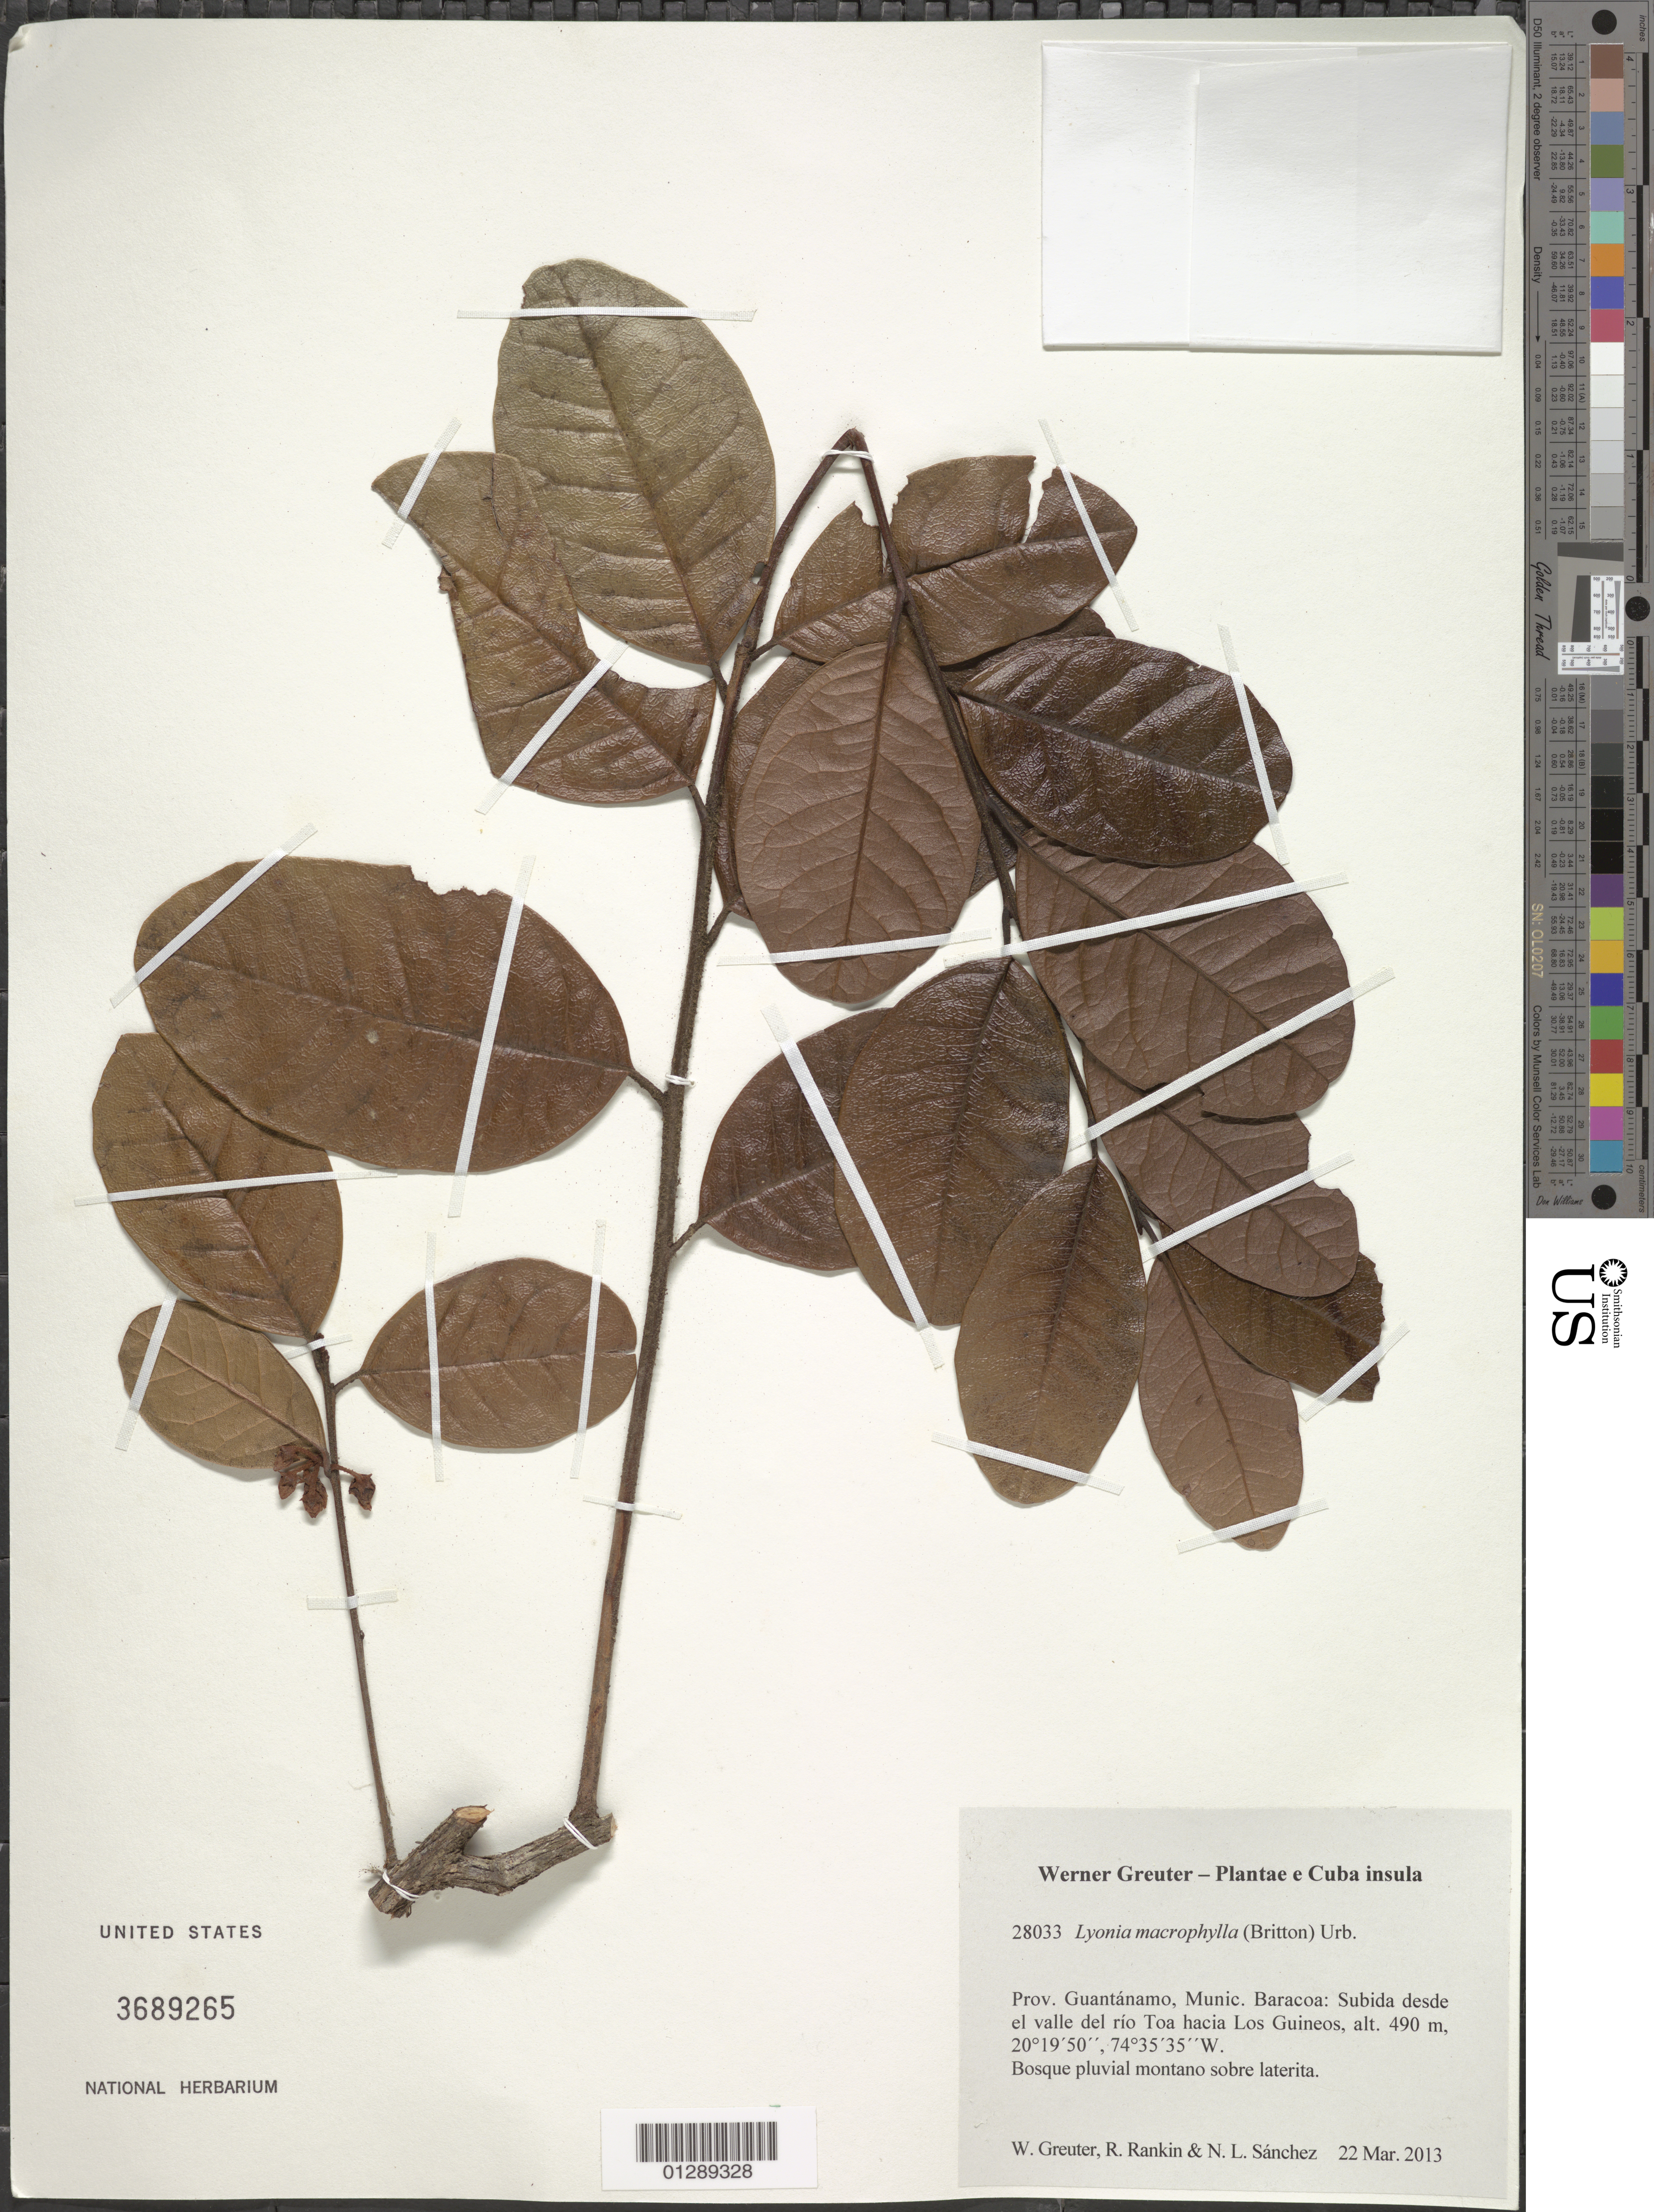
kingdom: Plantae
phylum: Tracheophyta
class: Magnoliopsida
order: Ericales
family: Ericaceae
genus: Lyonia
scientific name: Lyonia macrophylla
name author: (Britton) Ekman ex Urb.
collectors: W. R. Greuter, R. Rankin Rodriguez & N. Sanchez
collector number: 28033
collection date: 2013-03-22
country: Cuba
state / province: Guantanamo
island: Cuba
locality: Munic. Baracoa: Subida desde el valle del río Toa hacia Los Guineos.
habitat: Bosque pluvial montano sobre laterita.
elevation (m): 490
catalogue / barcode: US 3689265